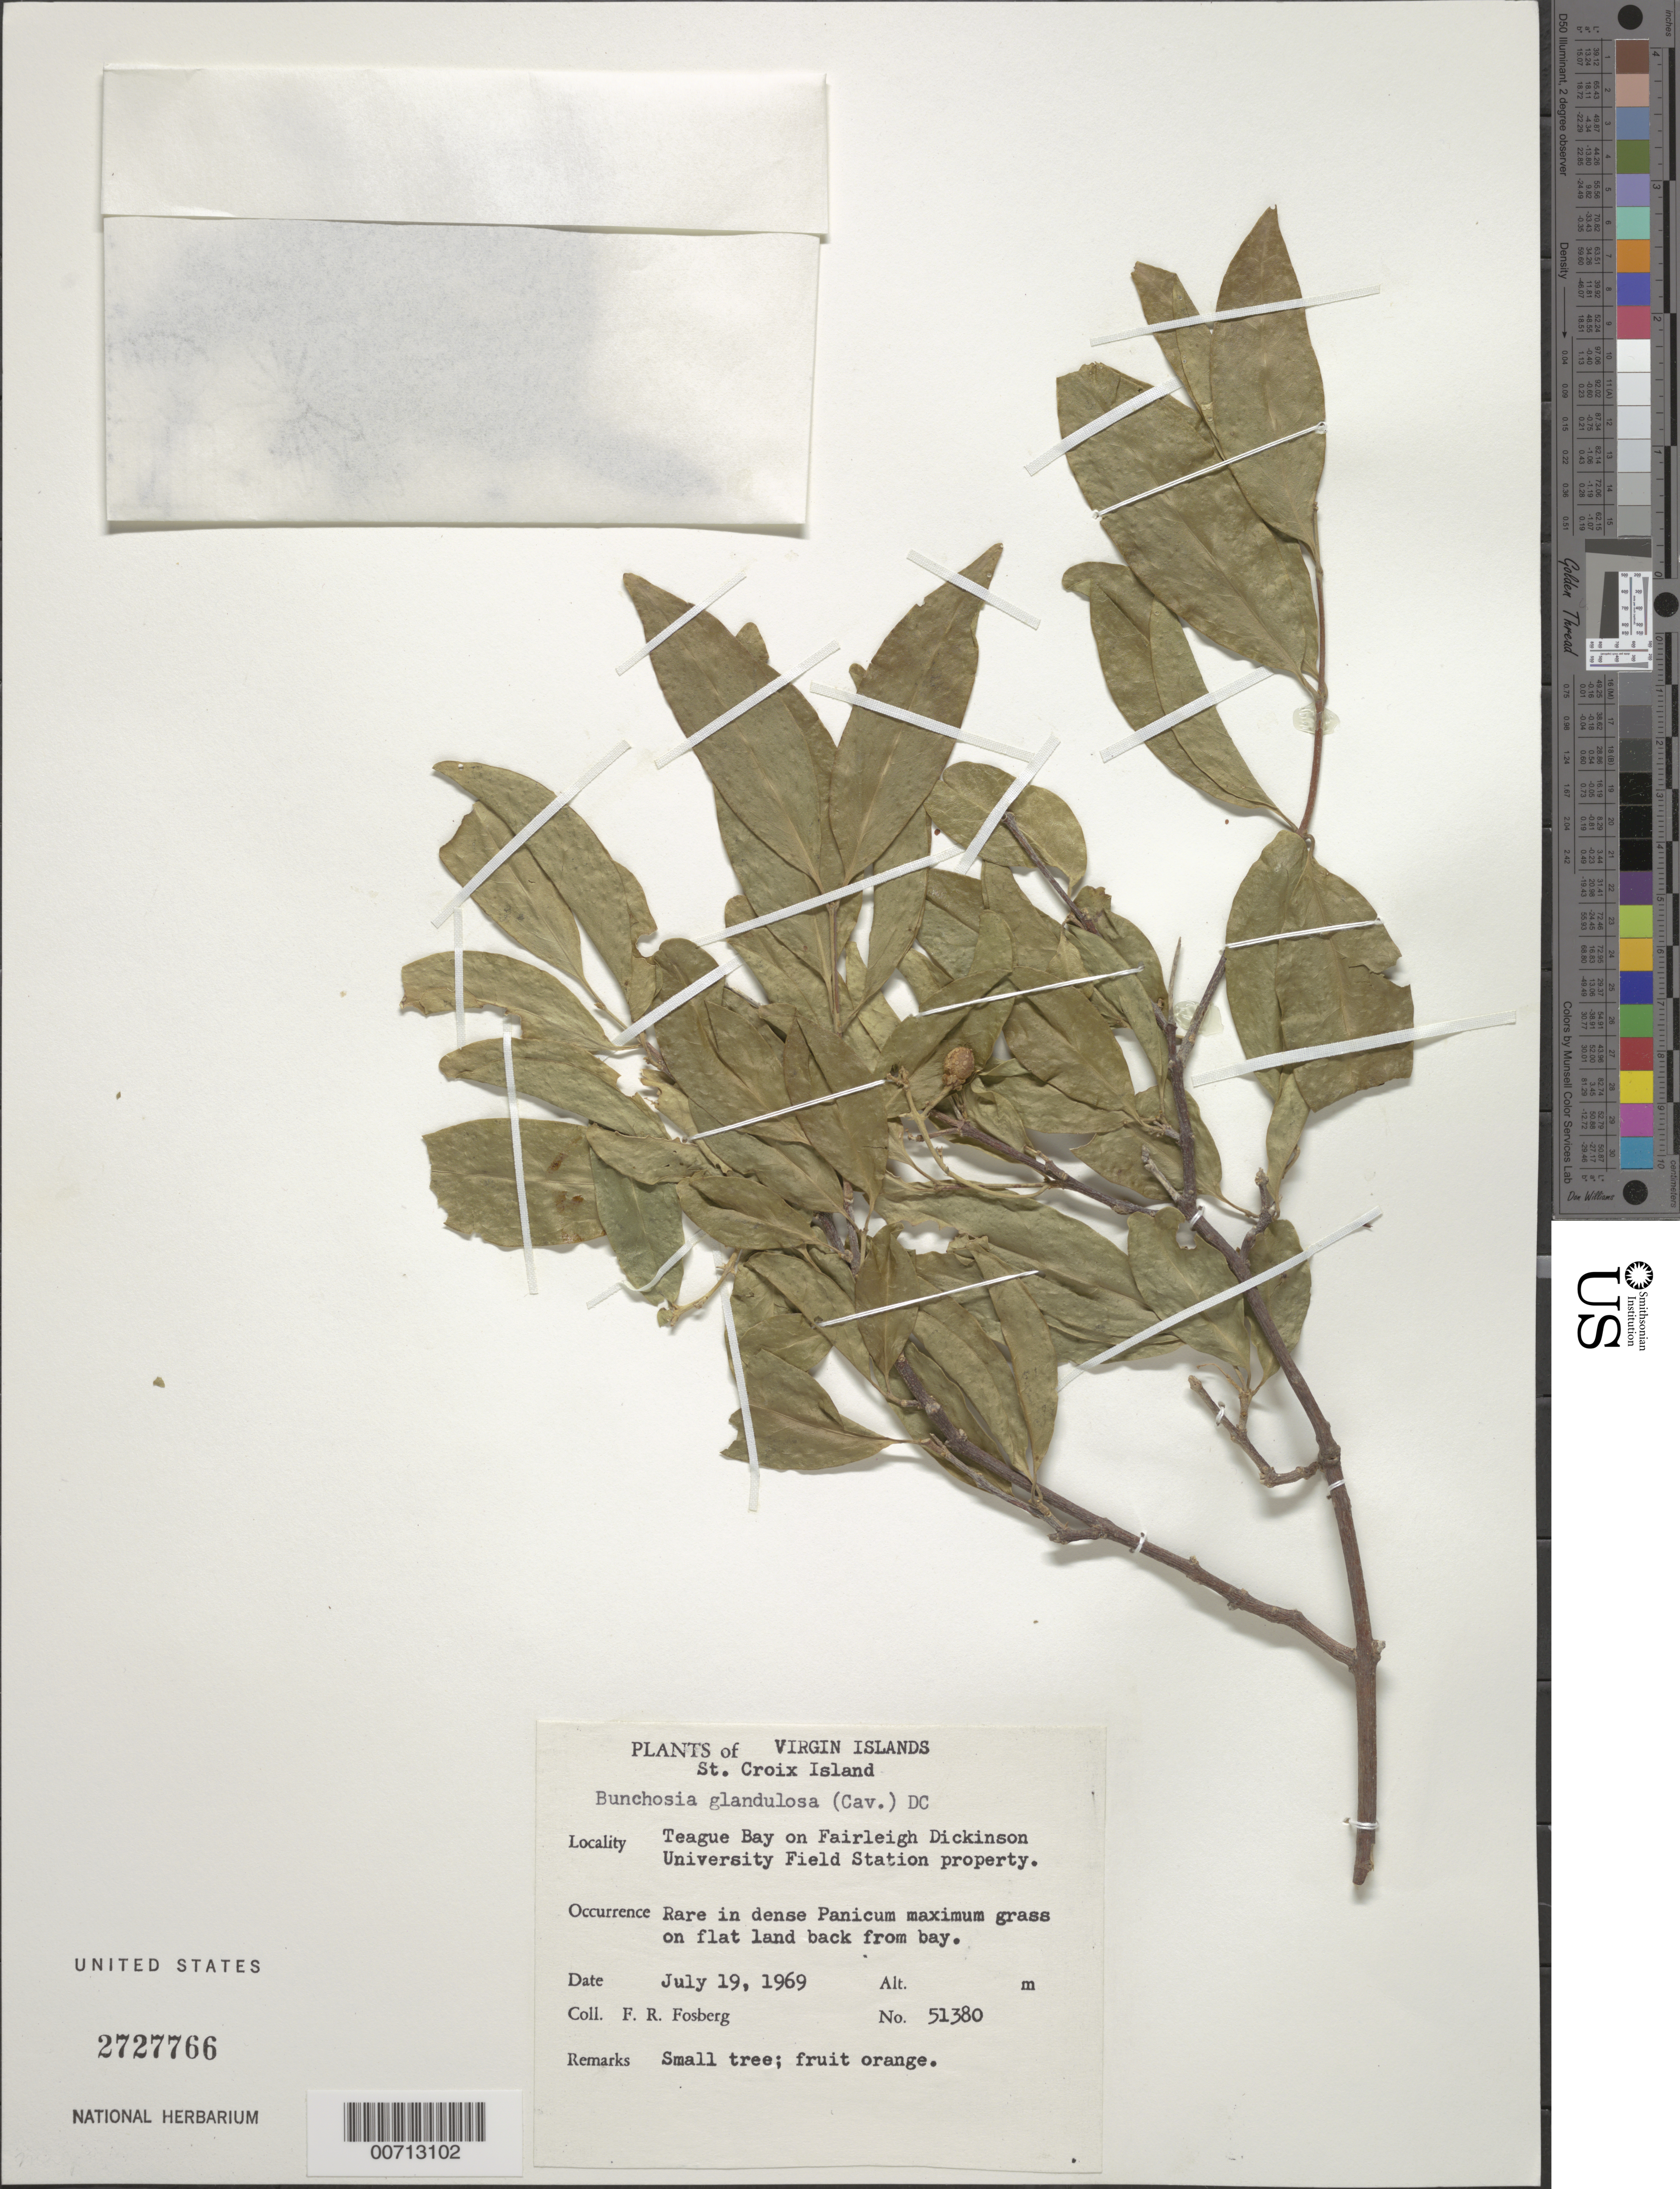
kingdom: Plantae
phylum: Tracheophyta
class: Magnoliopsida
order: Malpighiales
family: Malpighiaceae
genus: Bunchosia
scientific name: Bunchosia glandulosa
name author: (Cav.) Rich. ex Juss.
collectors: F. R. Fosberg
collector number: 51380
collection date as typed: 19 Jul 1969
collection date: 1969-07-19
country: U.S. Virgin Islands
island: St. Croix Island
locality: Teague Bay on Fairleigh Dickinson Univ. Field Station property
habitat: In dense Panicum maximum grass on flat land back from bay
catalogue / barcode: US 2727766